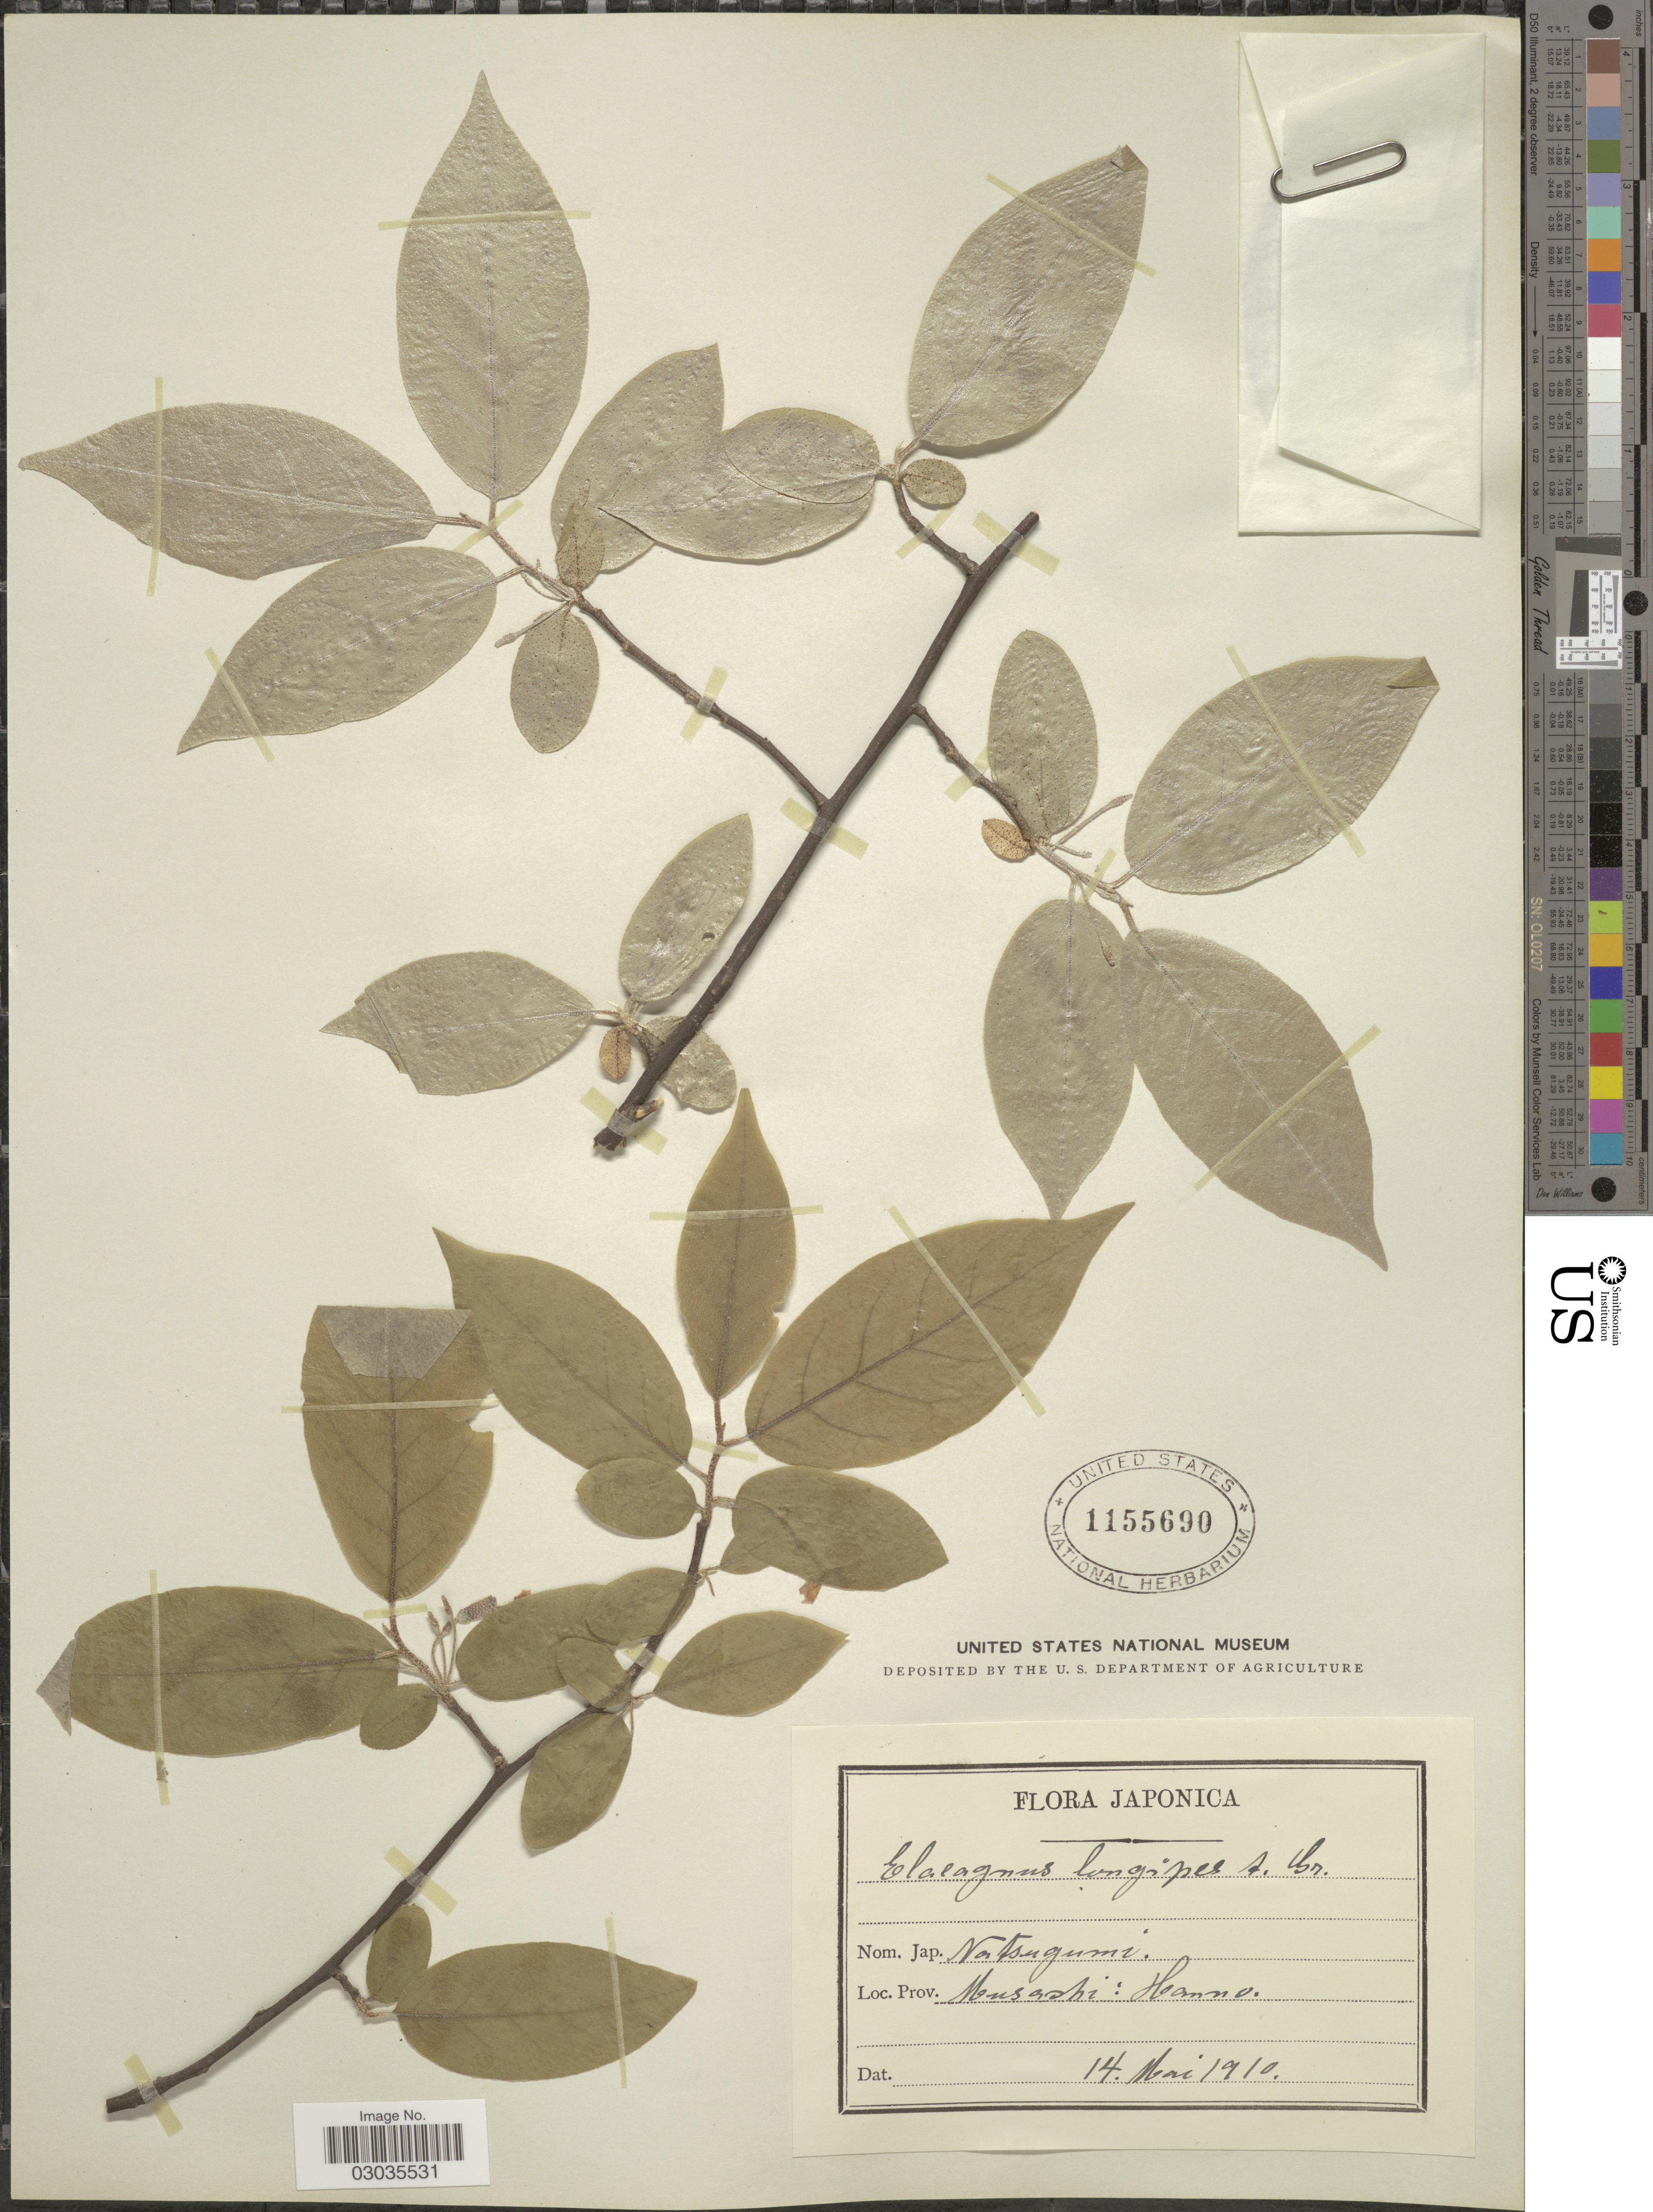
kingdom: Plantae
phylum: Tracheophyta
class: Magnoliopsida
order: Rosales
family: Elaeagnaceae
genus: Elaeagnus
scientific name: Elaeagnus longipes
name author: A. Gray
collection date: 1910-05-14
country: Japan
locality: Japonica. Musashi: Hanno.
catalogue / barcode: US 1155690